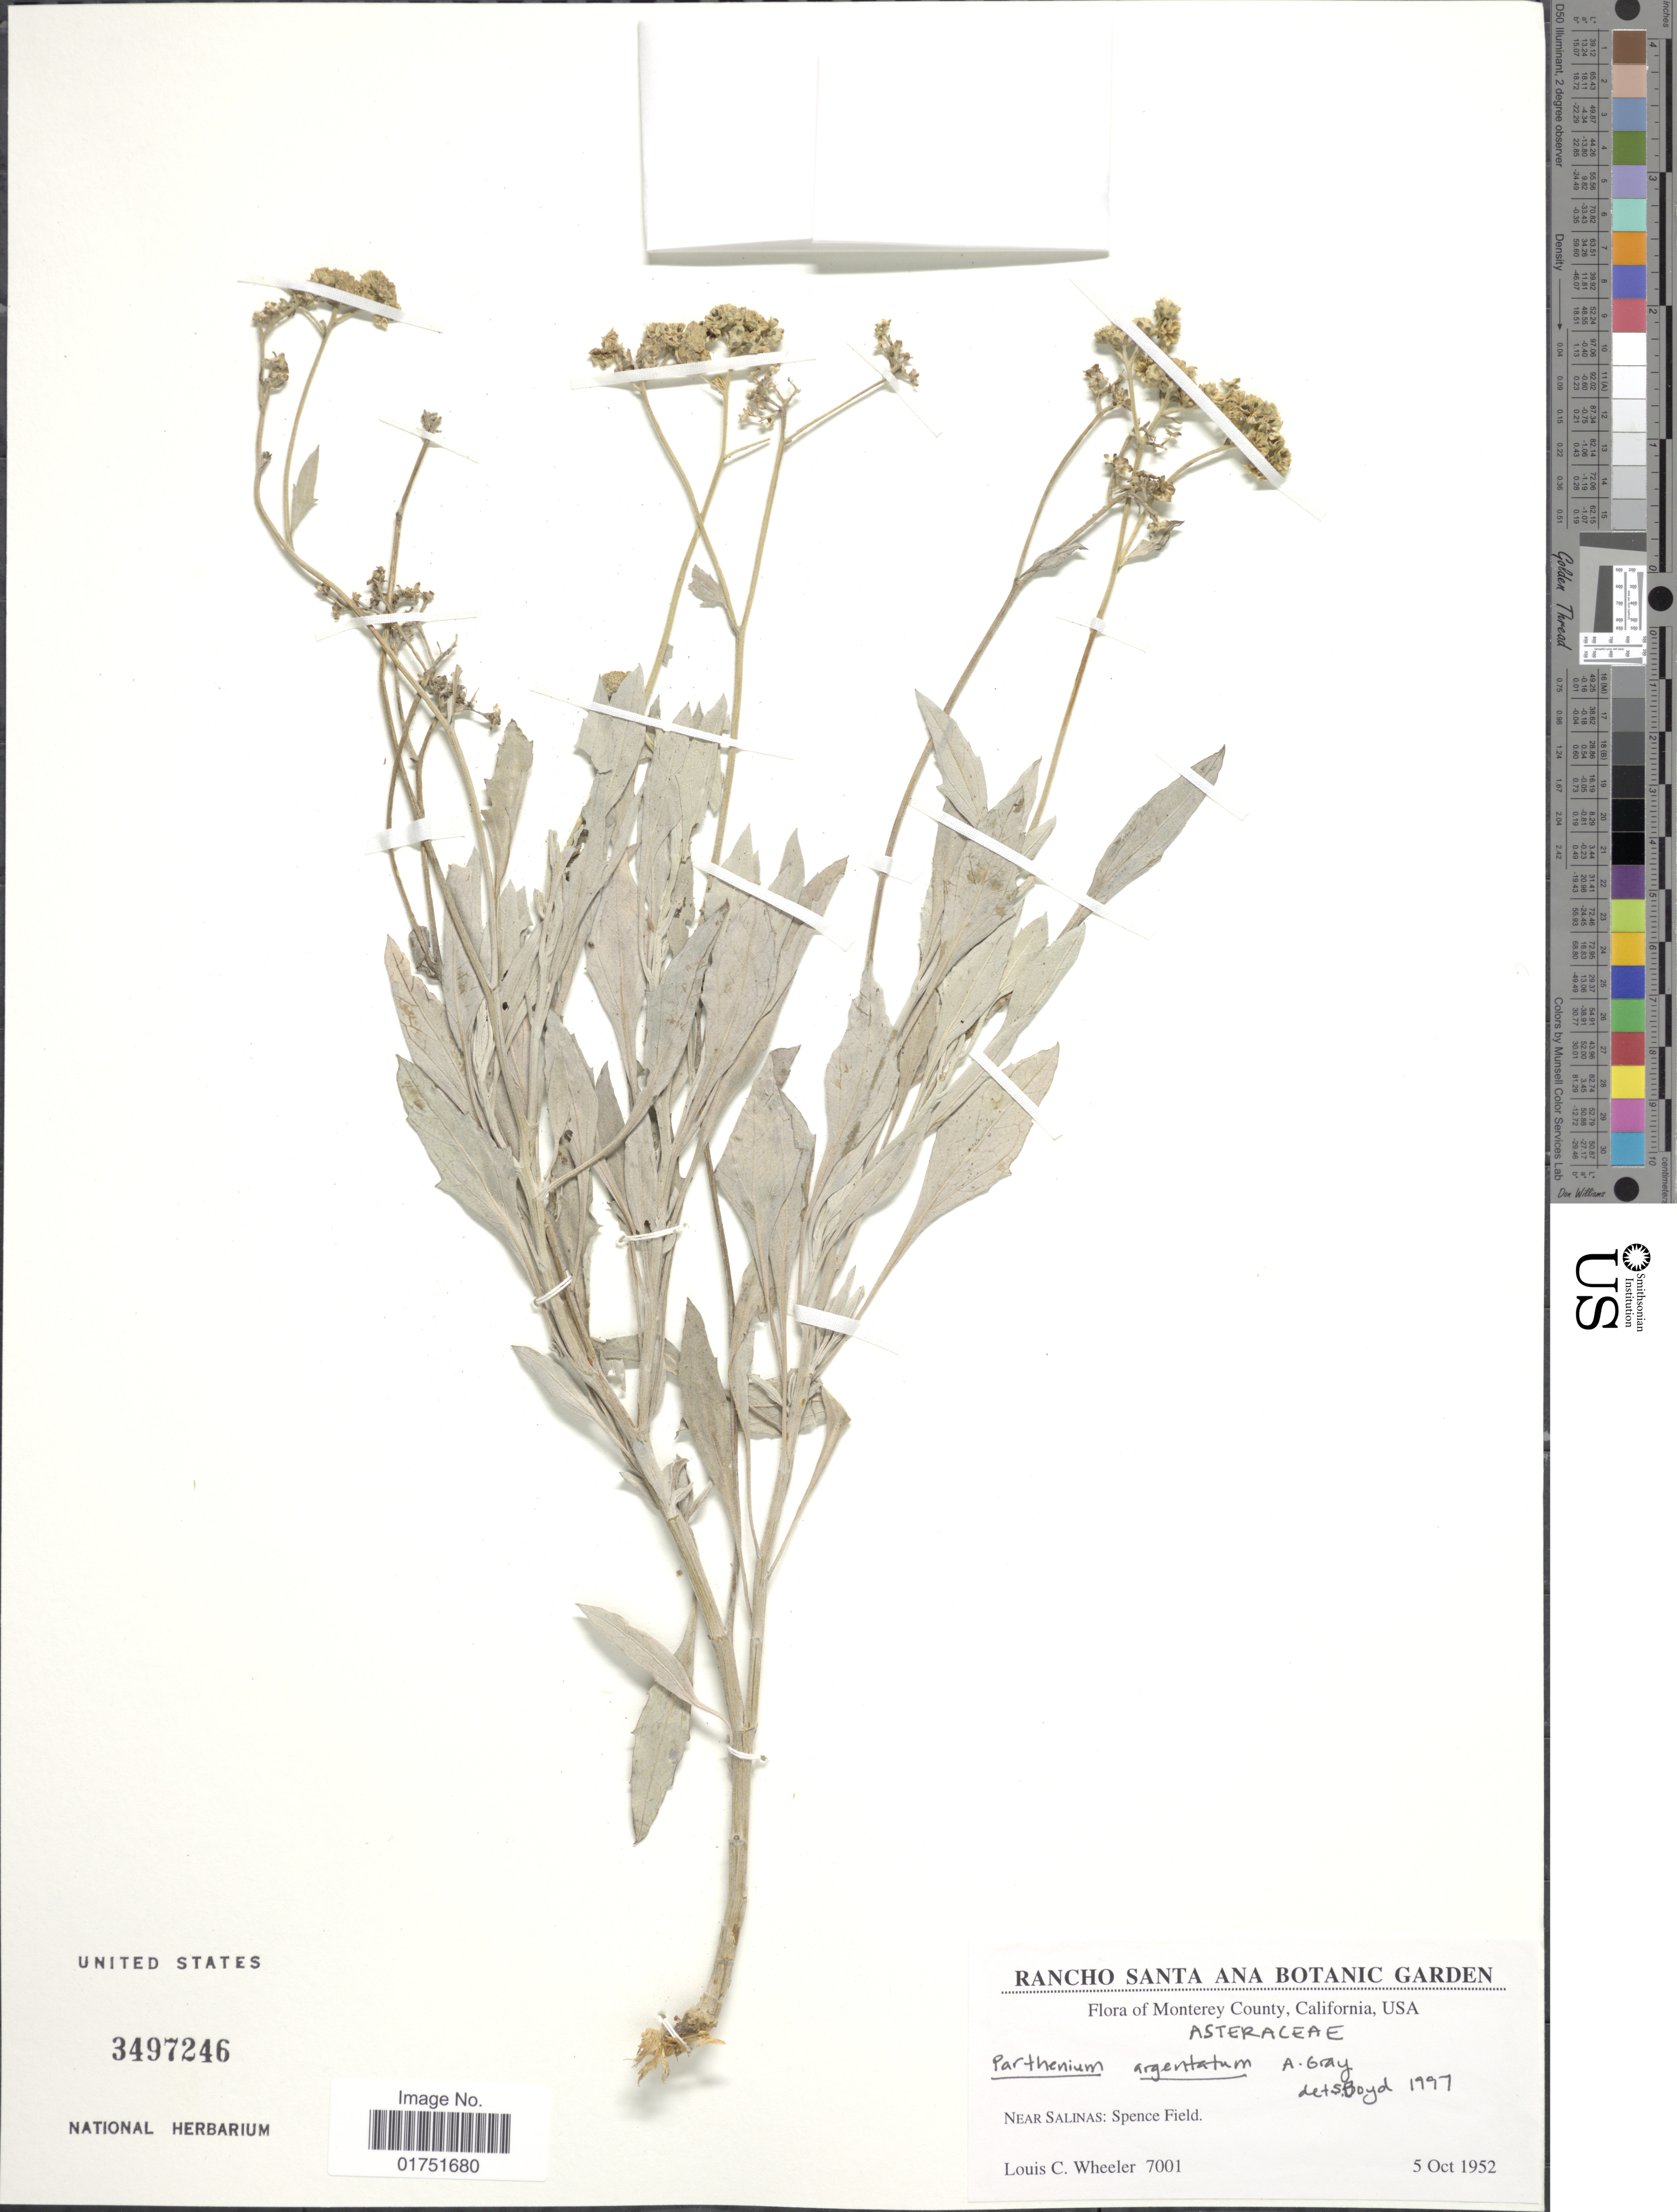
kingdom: Plantae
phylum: Tracheophyta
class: Magnoliopsida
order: Asterales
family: Asteraceae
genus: Parthenium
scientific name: Parthenium argentatum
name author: A. Gray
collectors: L. C. Wheeler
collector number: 7001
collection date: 1952-10-05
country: United States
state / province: California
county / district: Monterey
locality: Monterey County, USA, near Salinas, Spence Field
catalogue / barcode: US 3497246